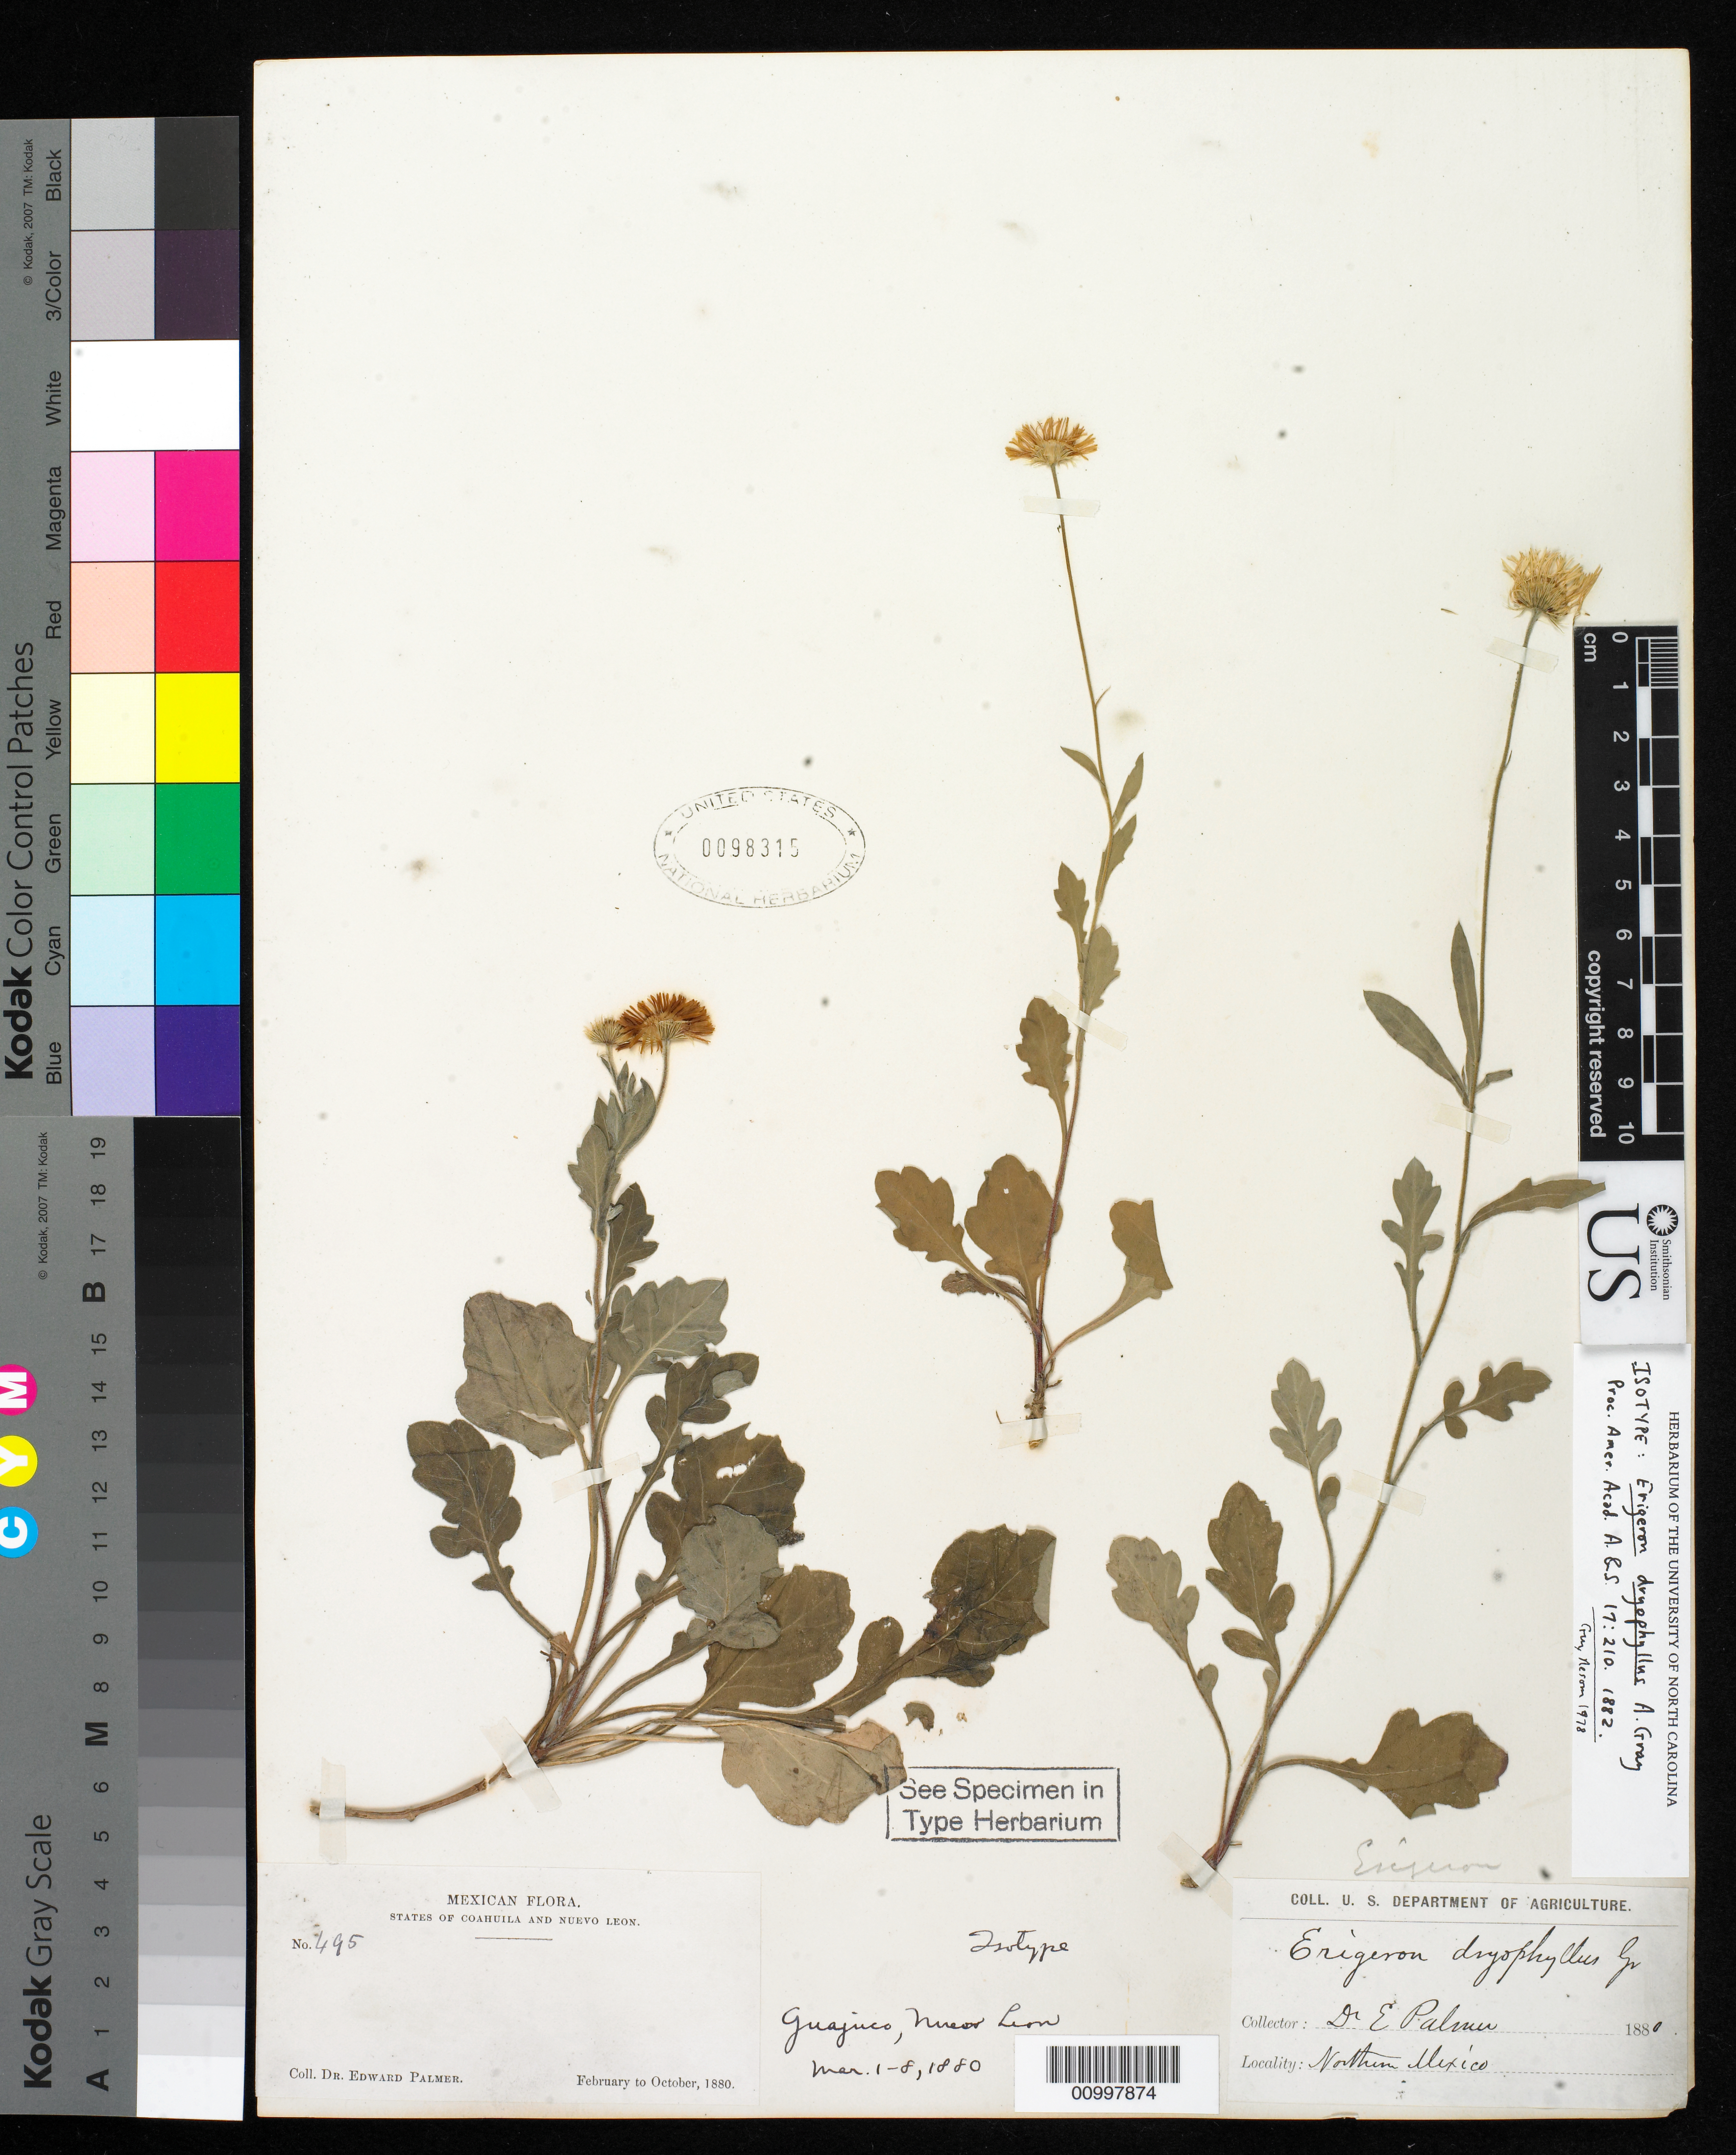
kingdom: Plantae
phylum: Tracheophyta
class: Magnoliopsida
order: Asterales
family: Asteraceae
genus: Erigeron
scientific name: Erigeron dryophyllus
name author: A. Gray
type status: Isotype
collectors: E. Palmer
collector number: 495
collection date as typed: Feb 1880 to -- Oct 1880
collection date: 1880-02/1880-10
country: Mexico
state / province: Coahuila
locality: Neuvo Leon, Guajuco.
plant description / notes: Hand-written note of March 1-8, 1880. Collection date?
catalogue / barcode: US 98315